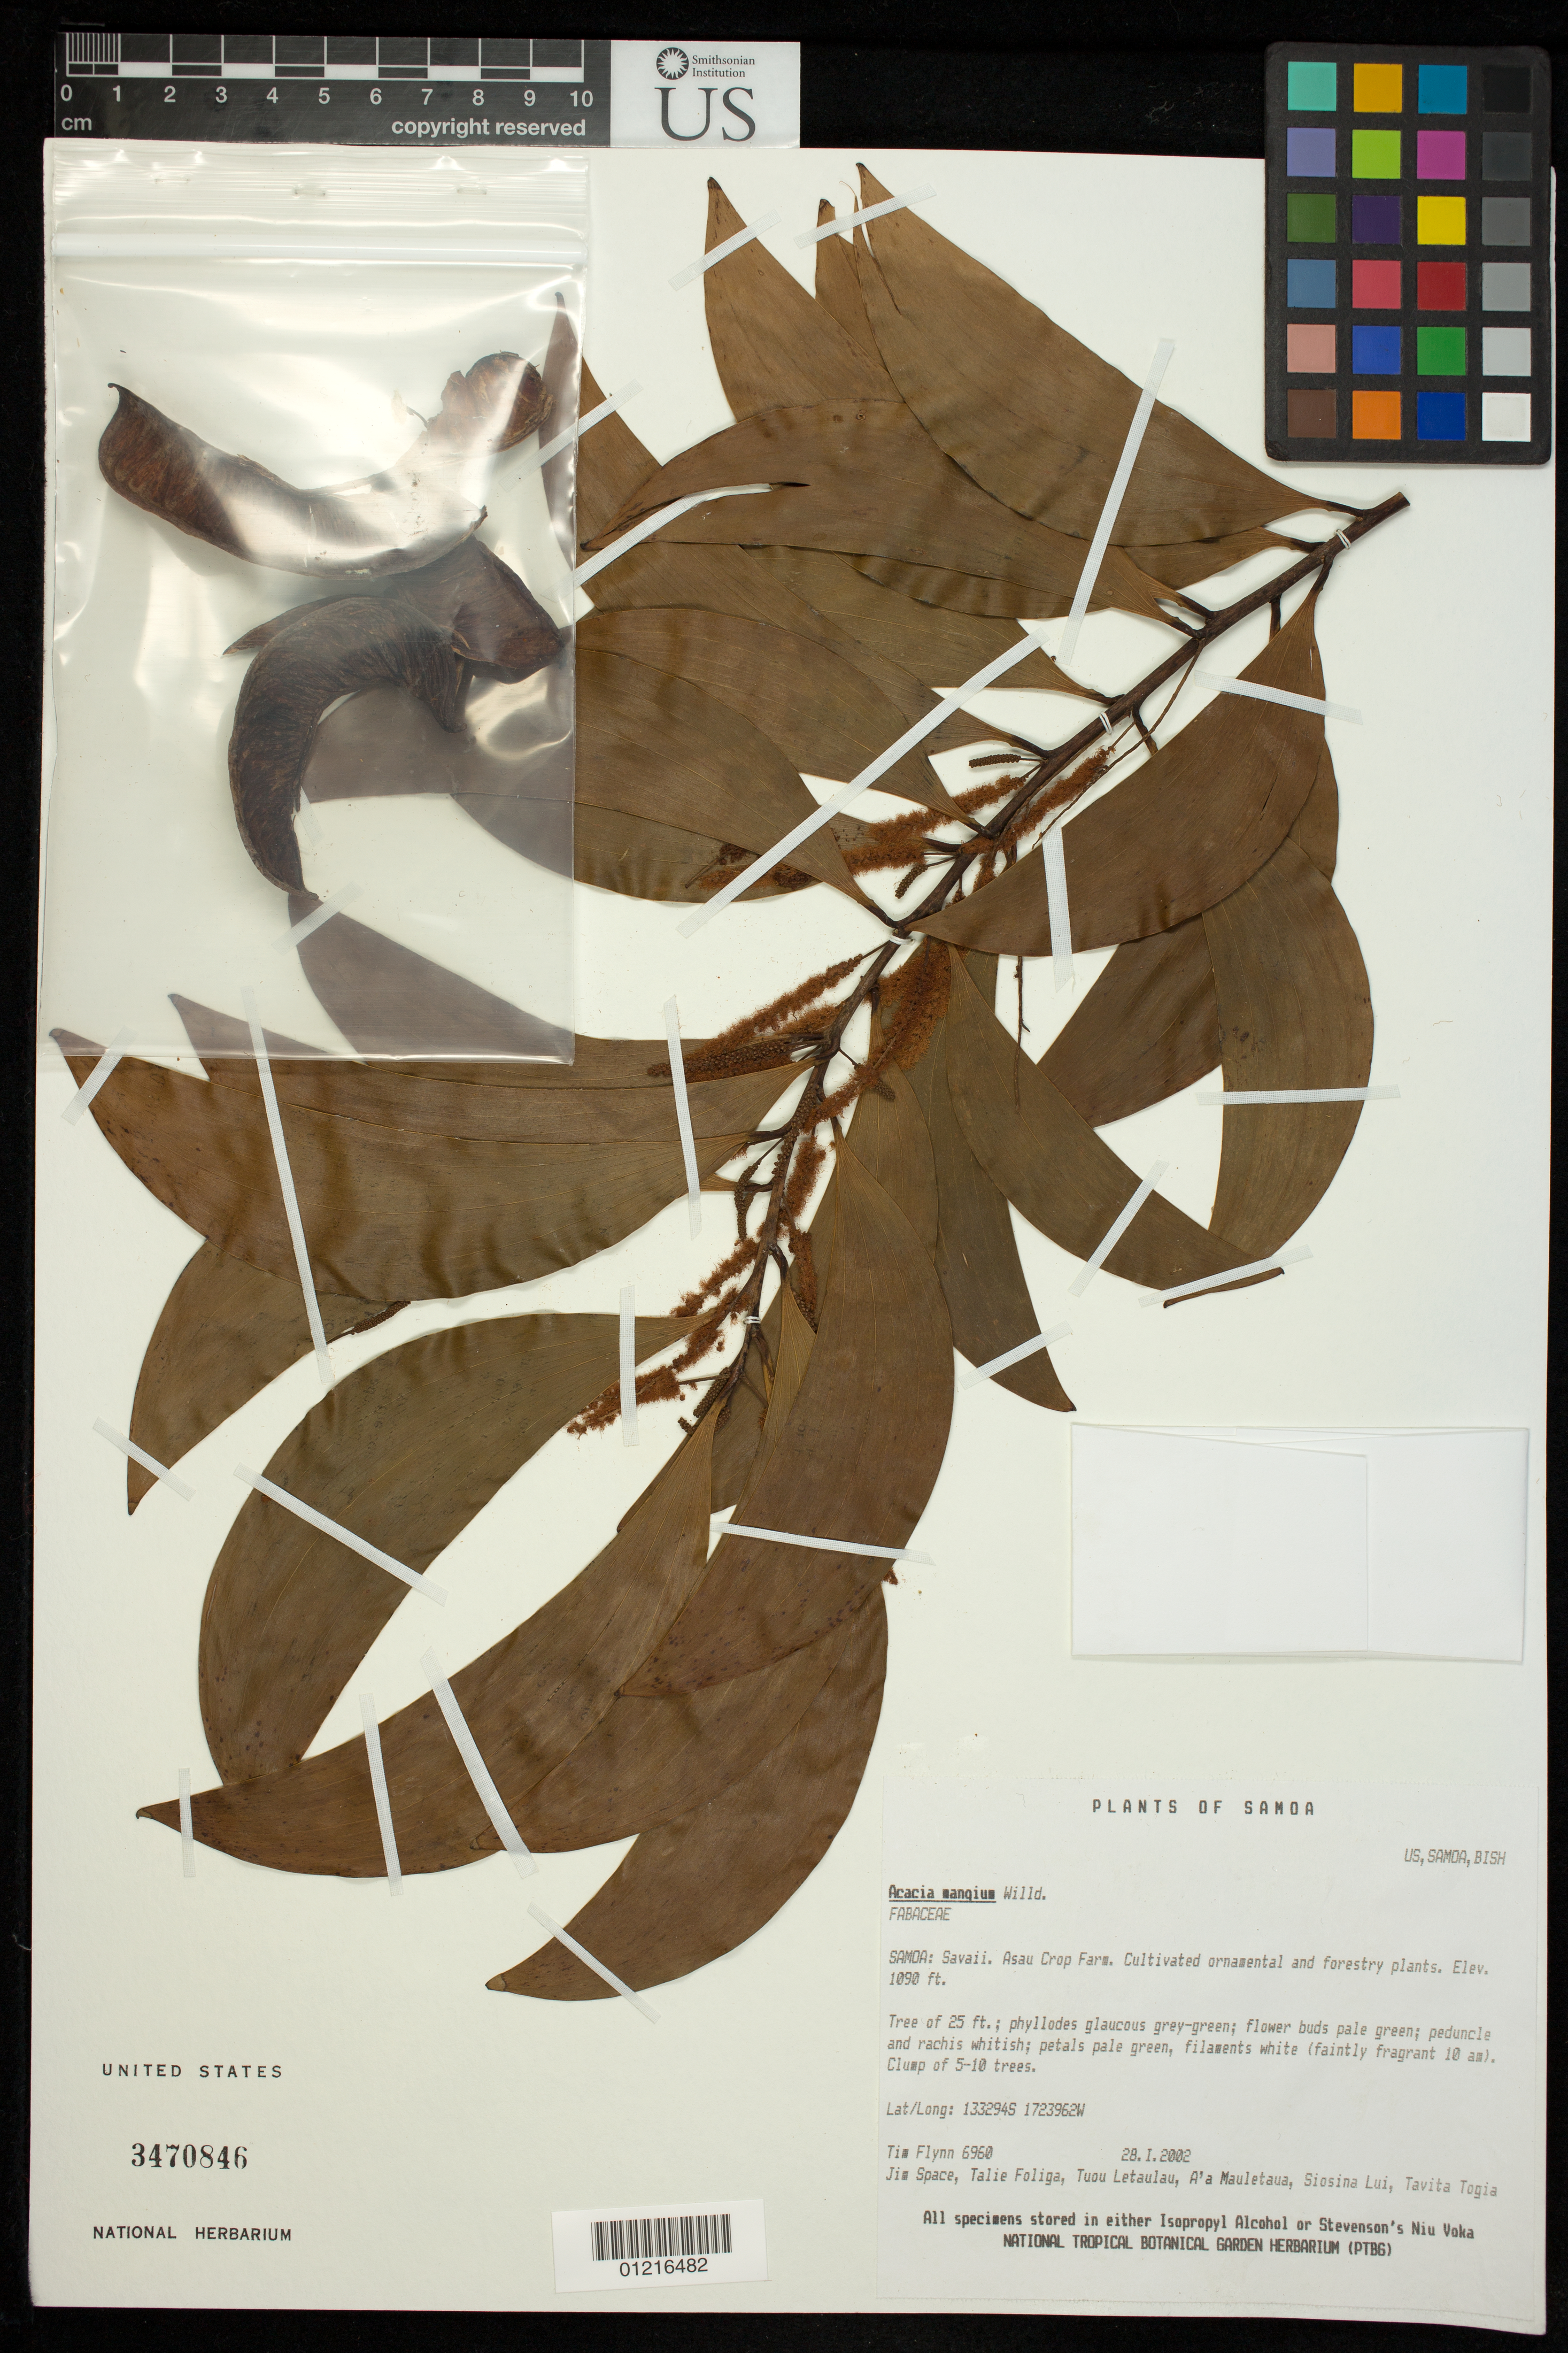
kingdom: Plantae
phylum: Tracheophyta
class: Magnoliopsida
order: Fabales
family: Fabaceae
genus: Acacia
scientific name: Acacia mangium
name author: Willd.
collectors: T. W. Flynn, J. Space, T. Foliga, T. Letaulau, A. Mauletaua, S. Lui & T. Togia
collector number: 6960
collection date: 2002-01-28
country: Samoa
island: Savai'i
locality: Asau crop farm.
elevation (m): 332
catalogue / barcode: US 3470846